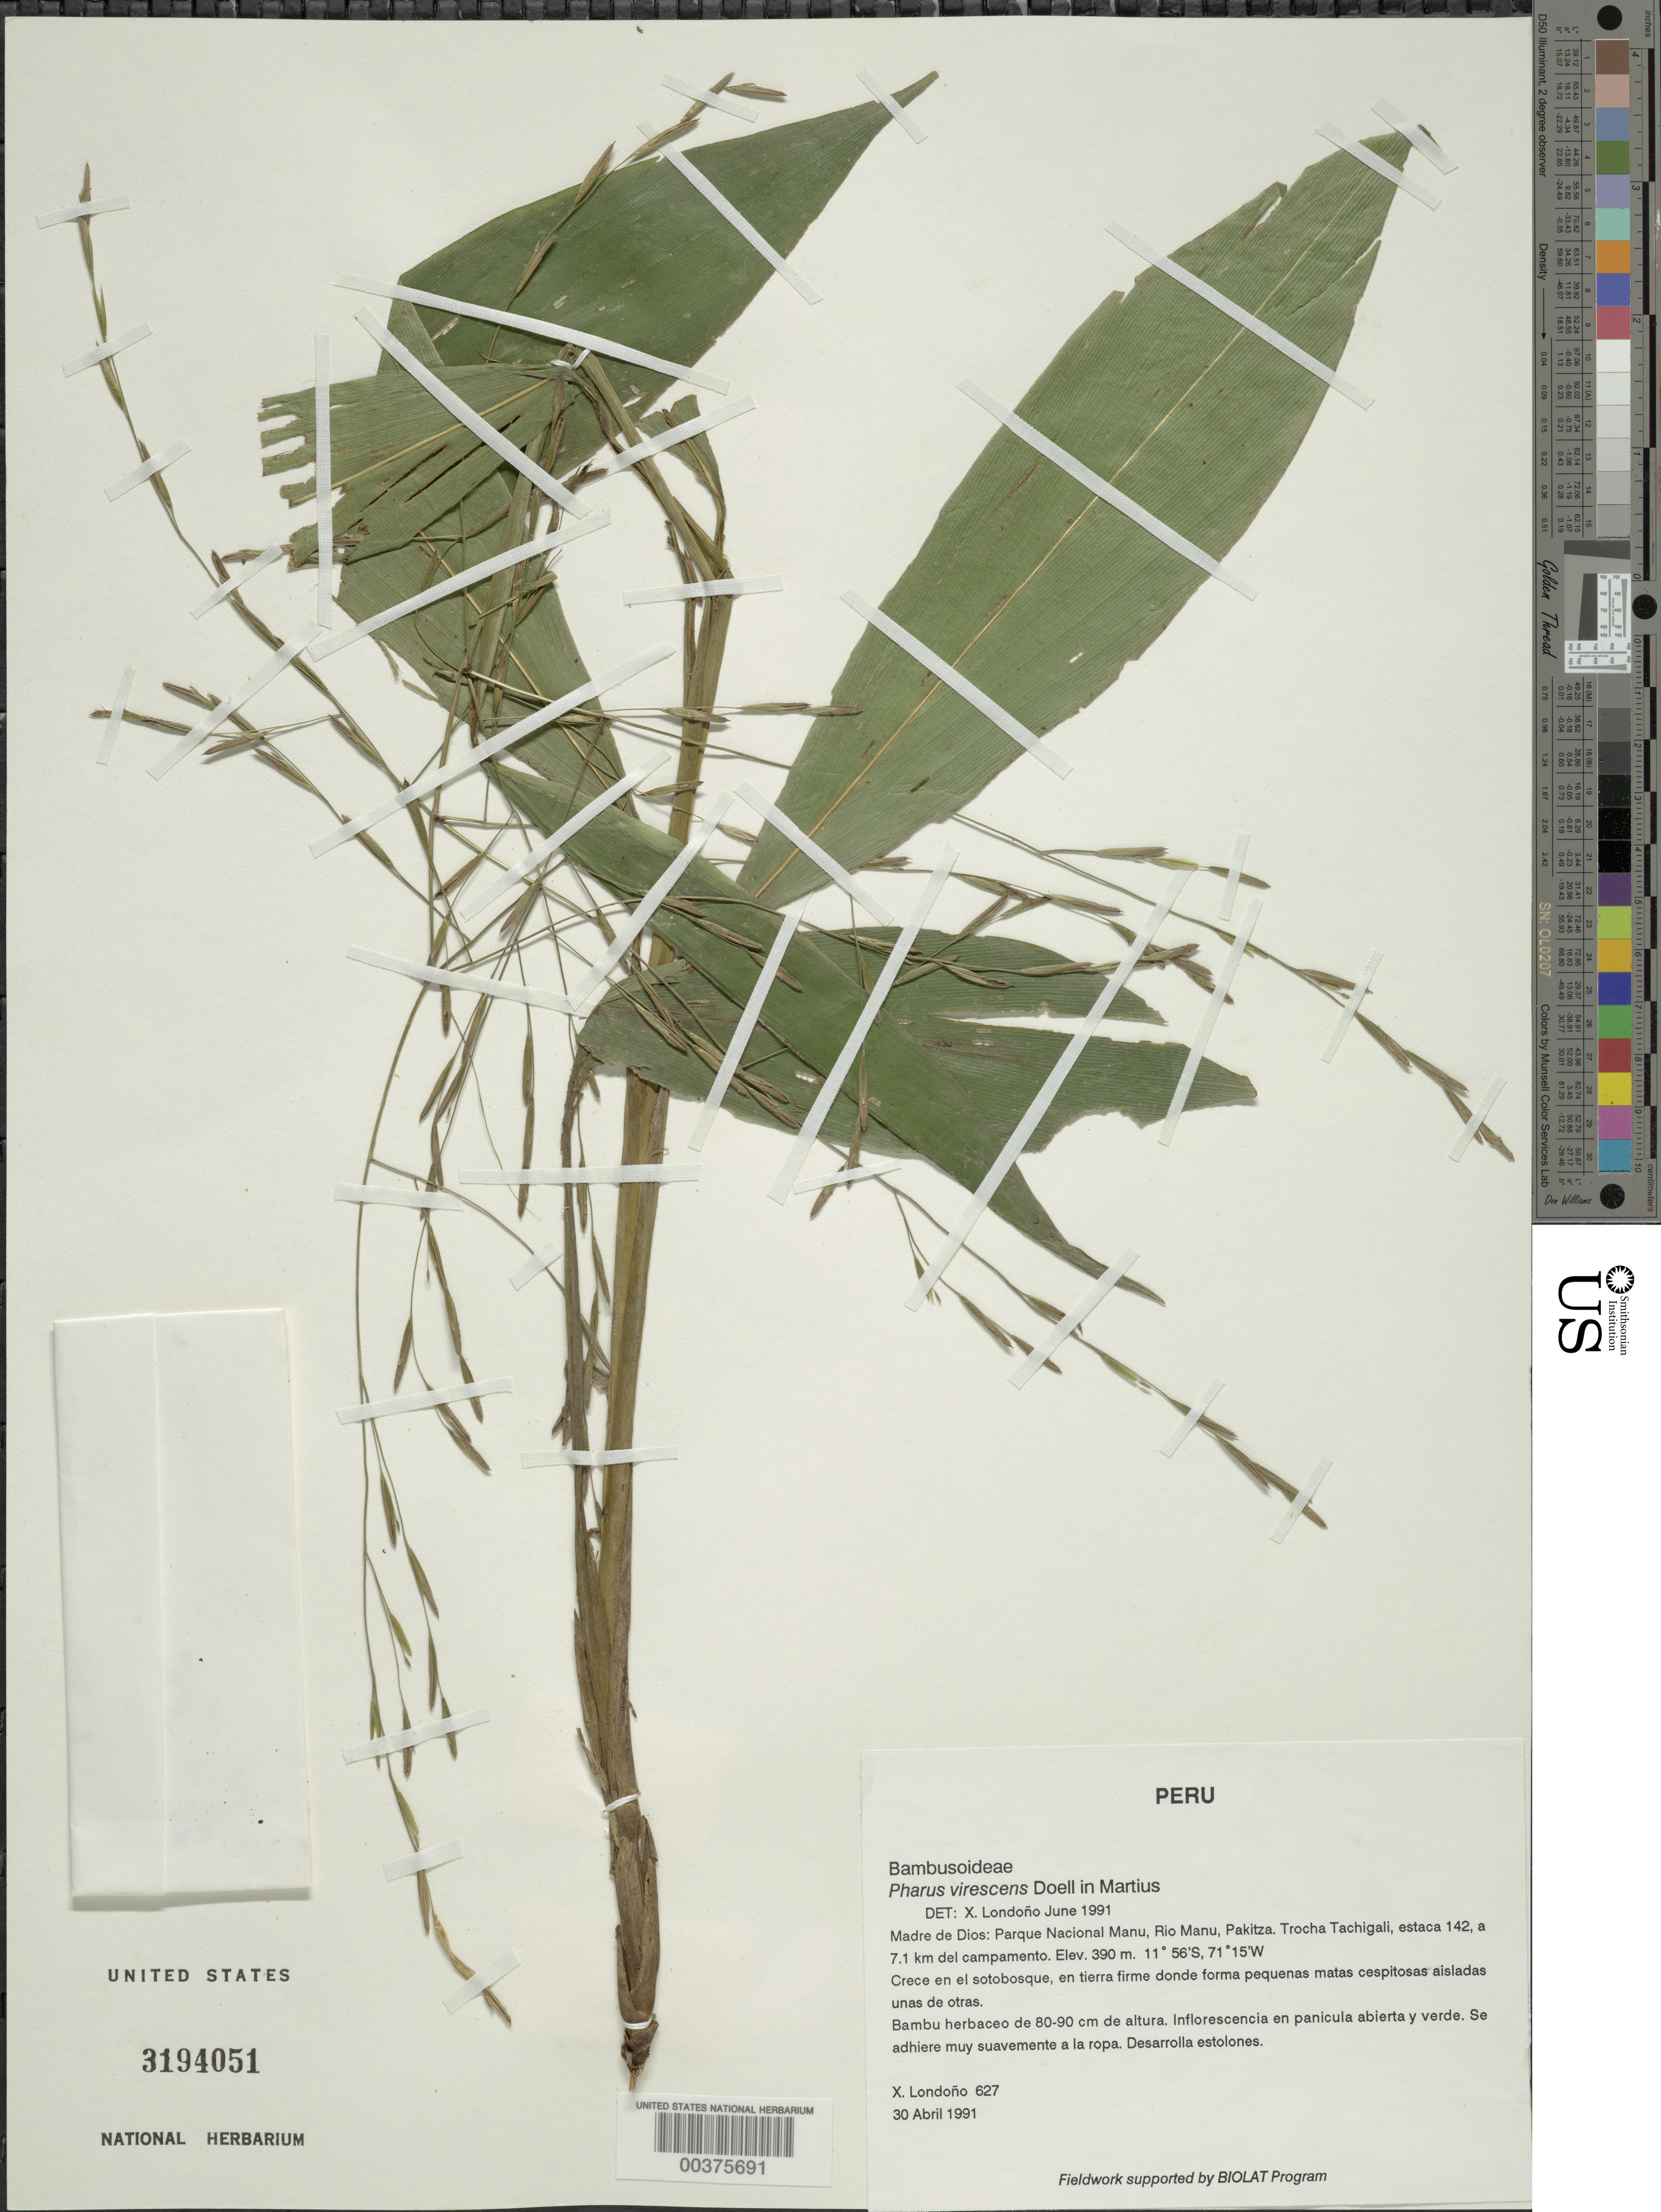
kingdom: Plantae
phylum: Tracheophyta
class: Liliopsida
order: Poales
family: Poaceae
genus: Pharus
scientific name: Pharus virescens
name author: Döll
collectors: X. Londoño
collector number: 627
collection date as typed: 30 Apr 1991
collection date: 1991-04-30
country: Peru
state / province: Madre de Dios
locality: Parque nacional manu, rio manu, pakitza; trocha tachigali, estaca 142, a 7.1 km del campamento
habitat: En el sotobosque, en tierra firme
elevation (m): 390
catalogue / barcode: US 3194051